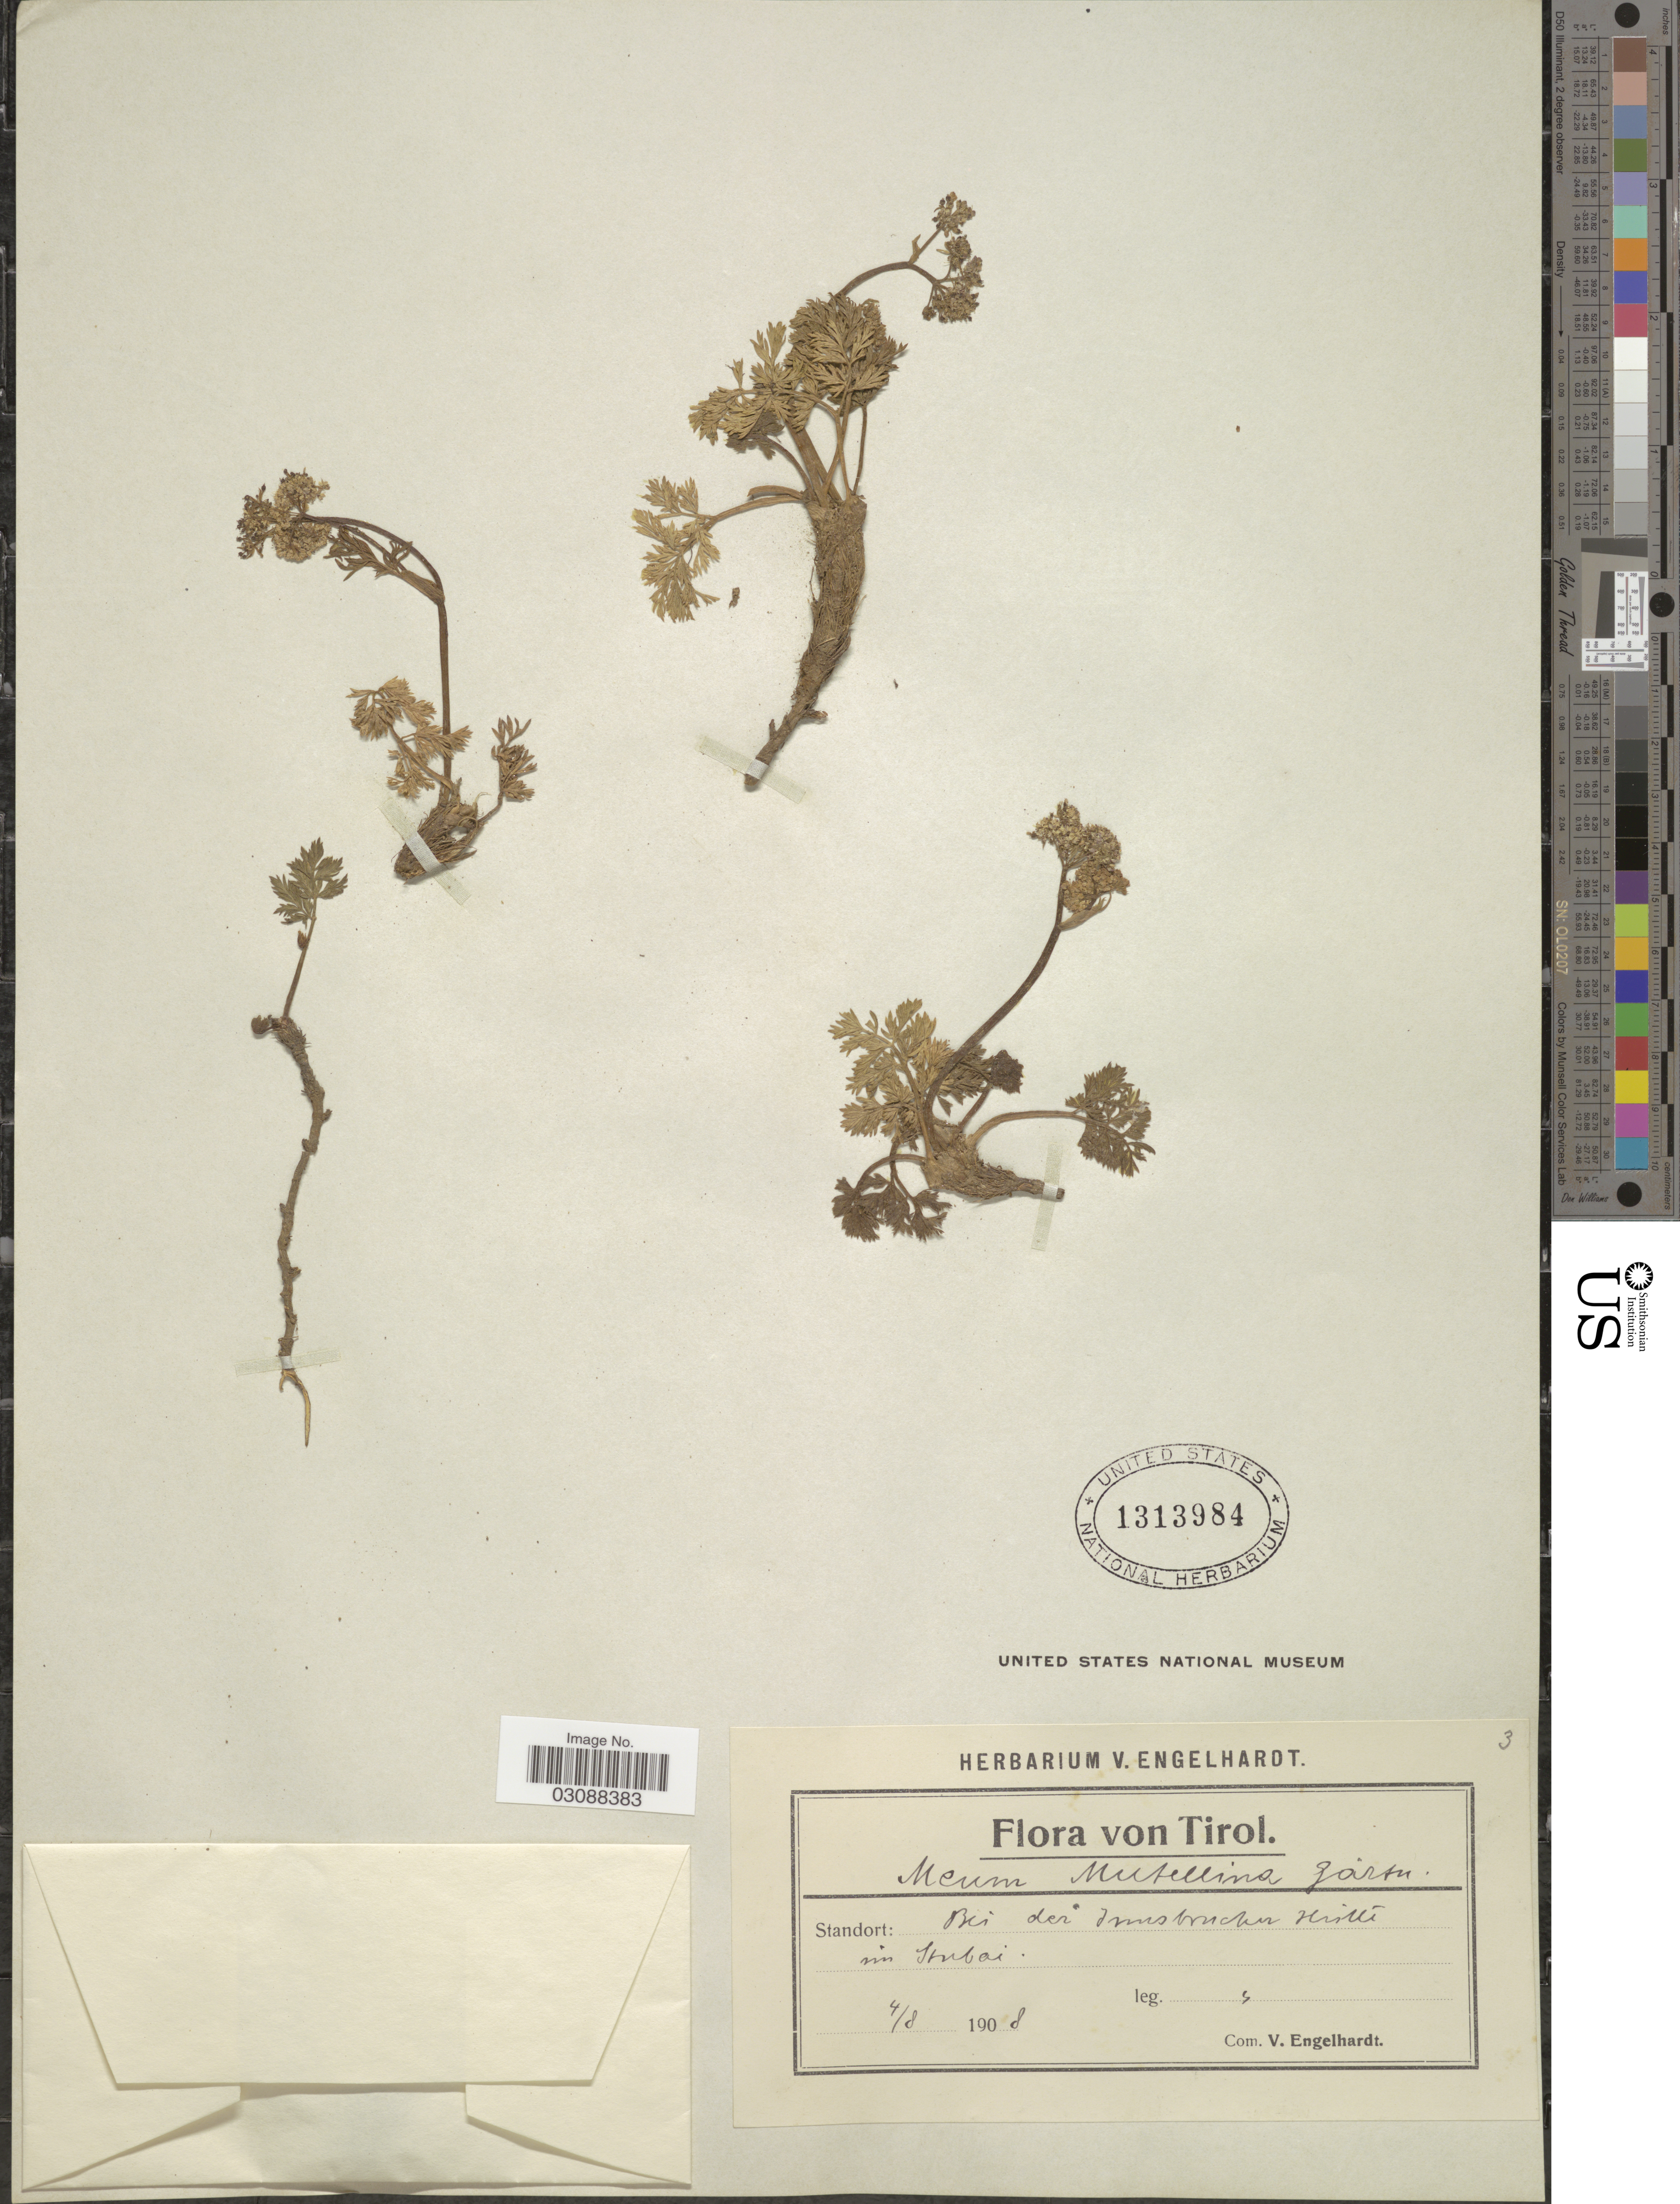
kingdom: Plantae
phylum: Tracheophyta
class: Magnoliopsida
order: Apiales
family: Apiaceae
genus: Meum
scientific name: Meum mutellina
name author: (L.) Gaertn.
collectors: V. Engelhardt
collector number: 3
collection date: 1908-08-04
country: Austria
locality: Tirol. Bei der Innsbrucker Hutte im Stubai.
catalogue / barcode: US 1313984